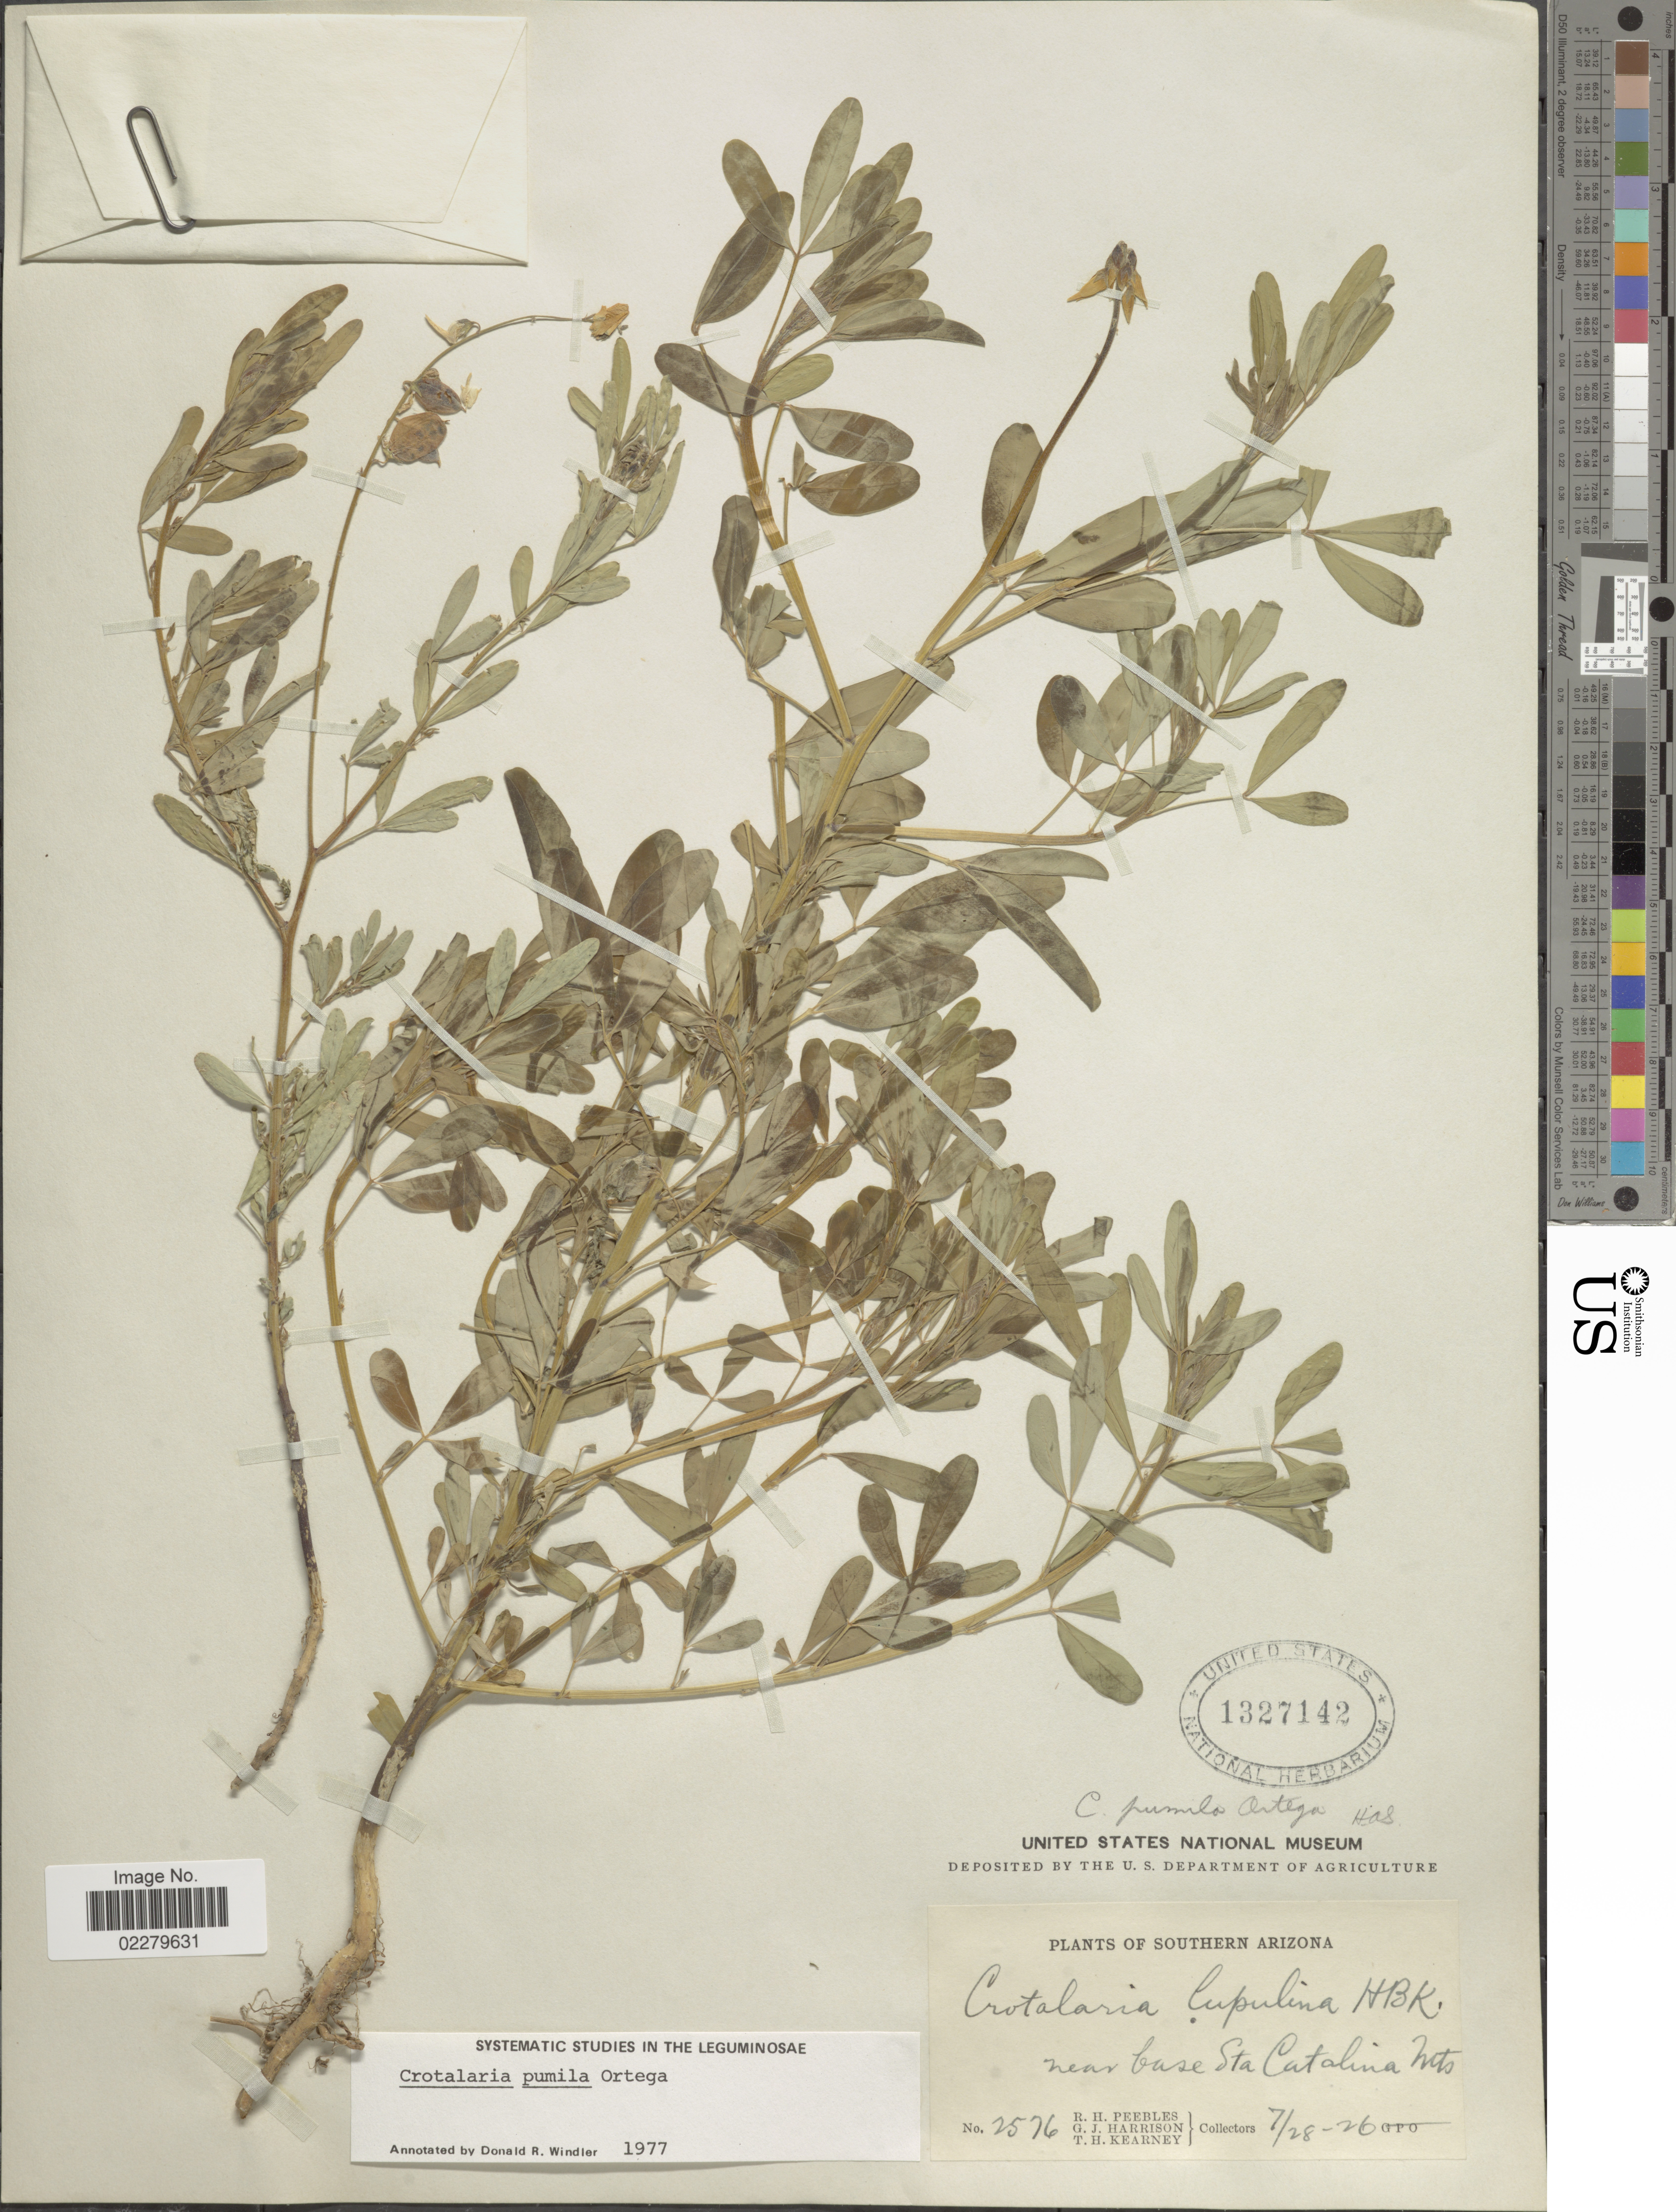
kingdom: Plantae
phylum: Tracheophyta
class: Magnoliopsida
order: Fabales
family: Fabaceae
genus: Crotalaria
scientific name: Crotalaria pumila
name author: Ortega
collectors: R. H. Peebles, G. J. Harrison & T. H. Kearney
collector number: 2576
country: United States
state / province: Arizona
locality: Southern Arizona, near base Sta Catalina Mts.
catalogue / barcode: US 1327142